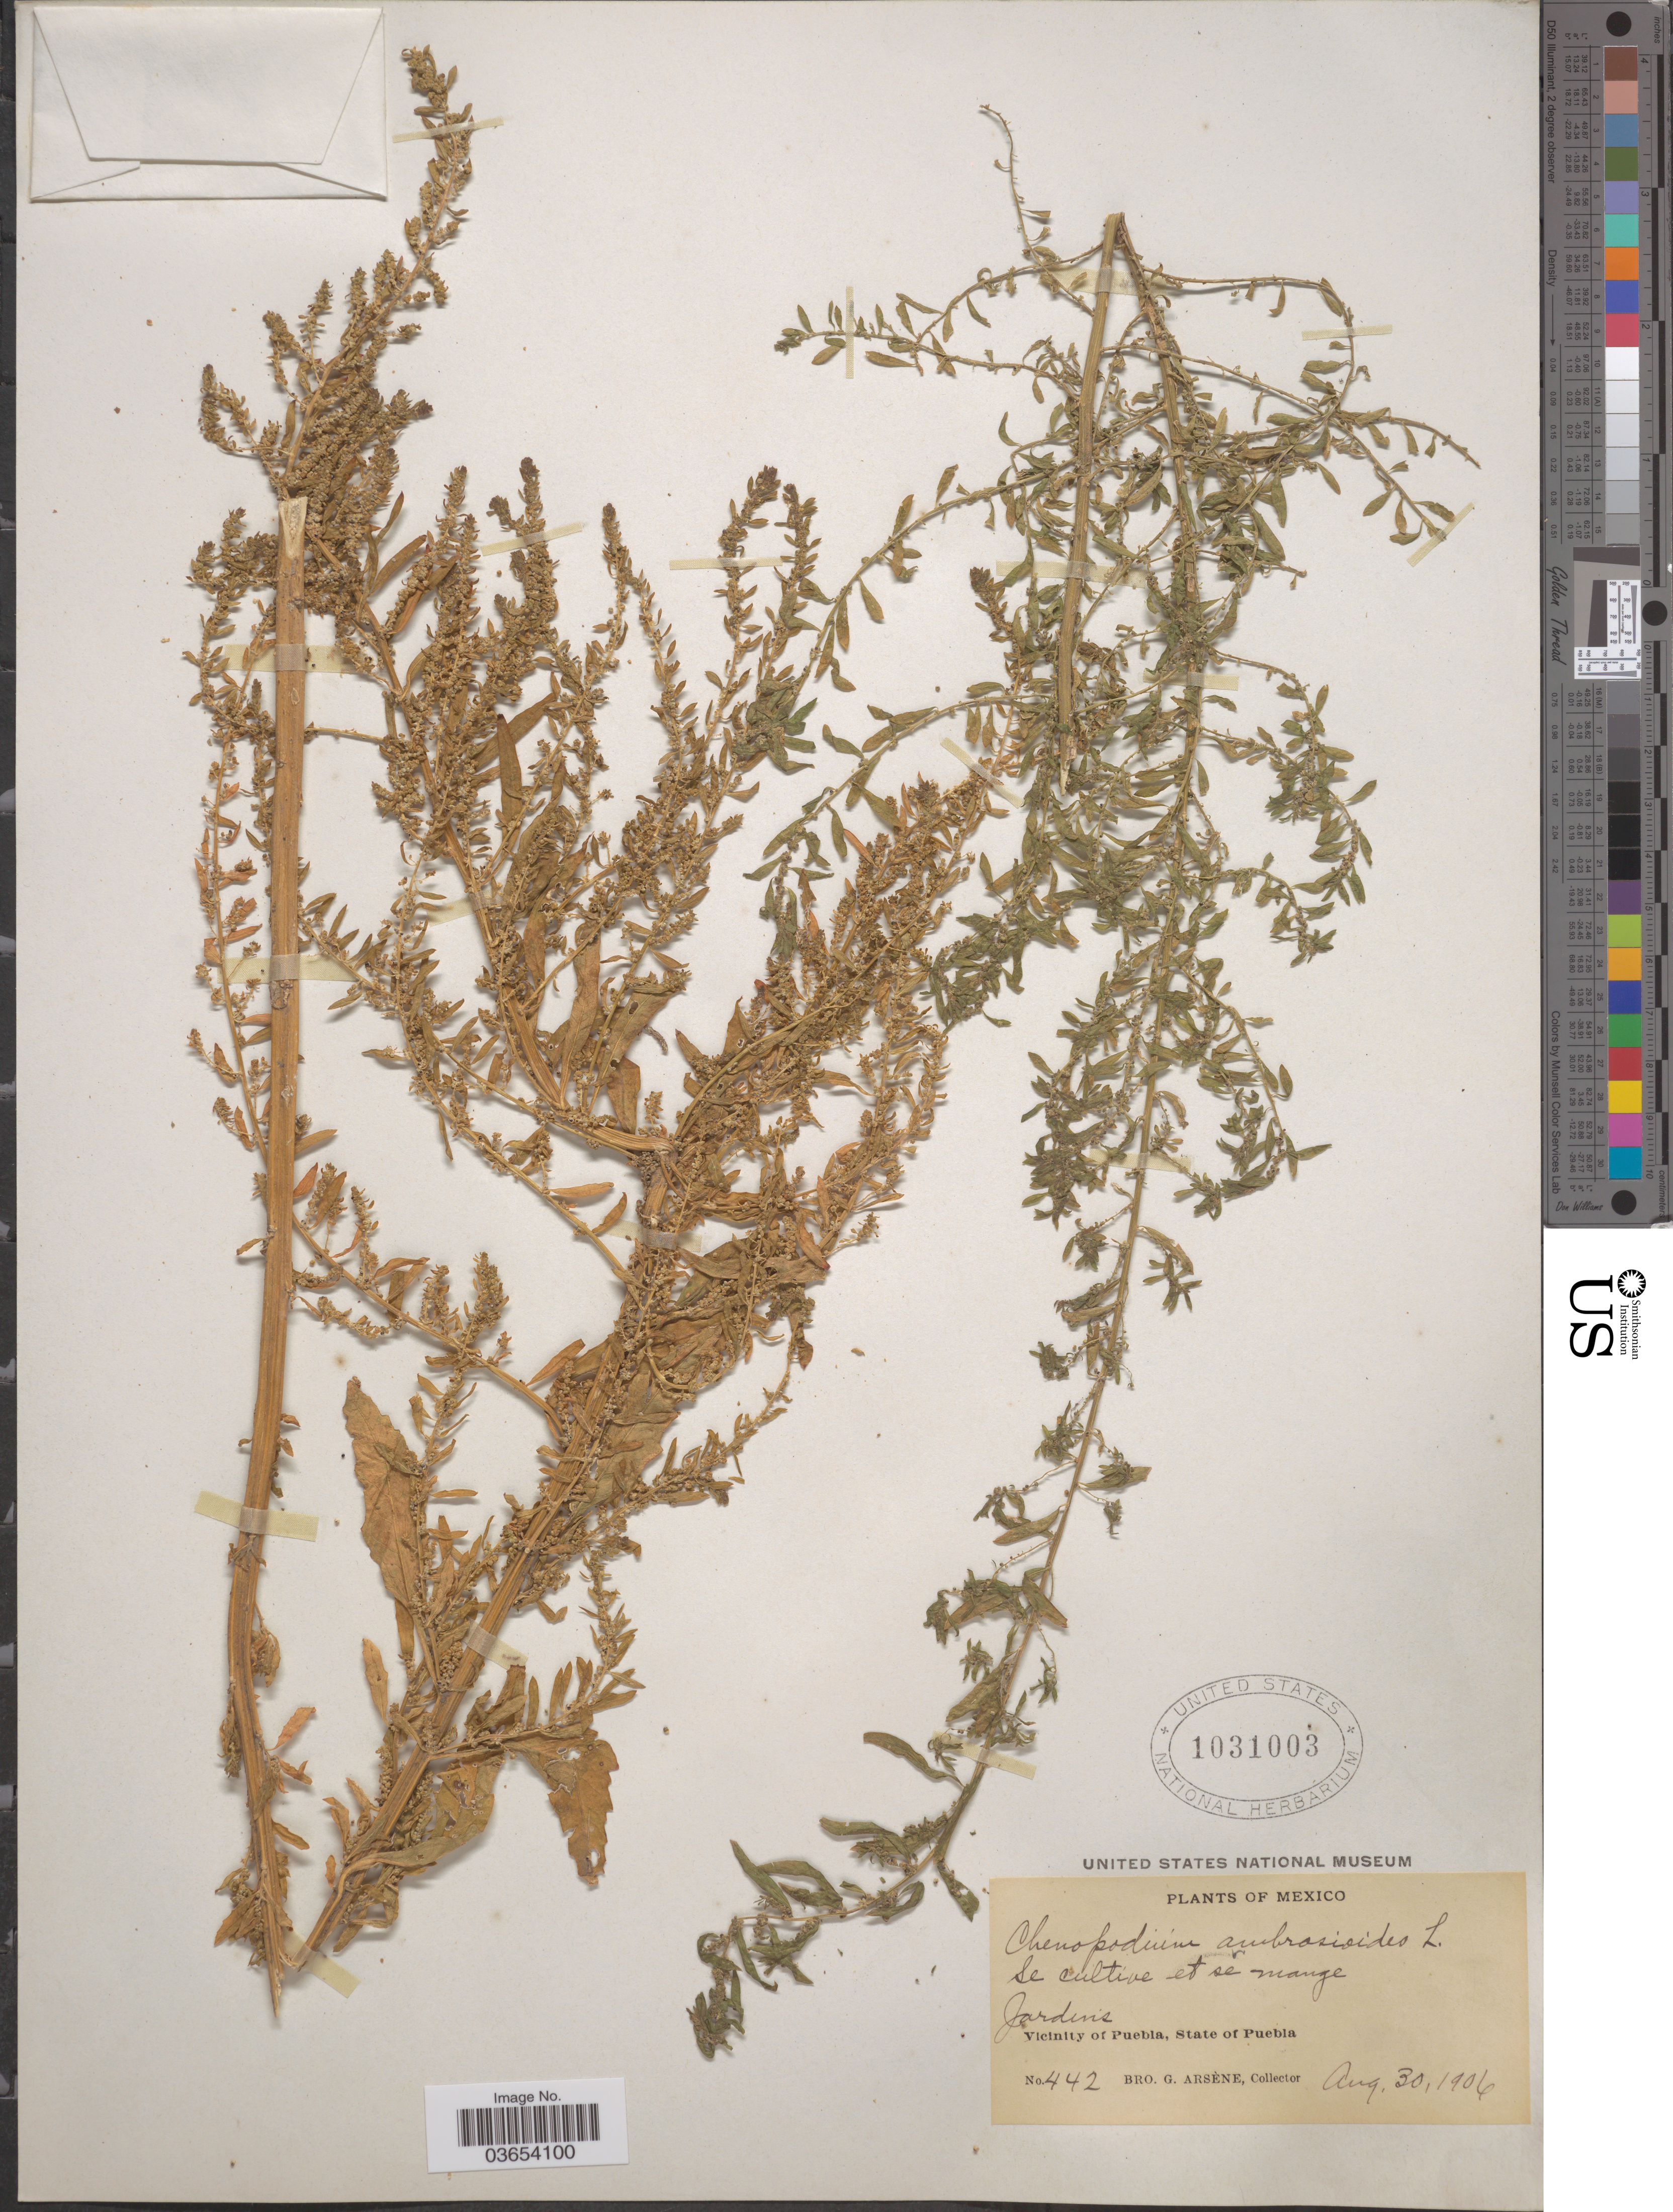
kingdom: Plantae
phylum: Tracheophyta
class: Magnoliopsida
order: Caryophyllales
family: Amaranthaceae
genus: Chenopodium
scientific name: Chenopodium ambrosioides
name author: L.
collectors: Bro. G. Arsène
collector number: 442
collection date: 1906-08-30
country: Mexico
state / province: Puebla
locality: Vicinity of Puebla.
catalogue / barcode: US 1031003